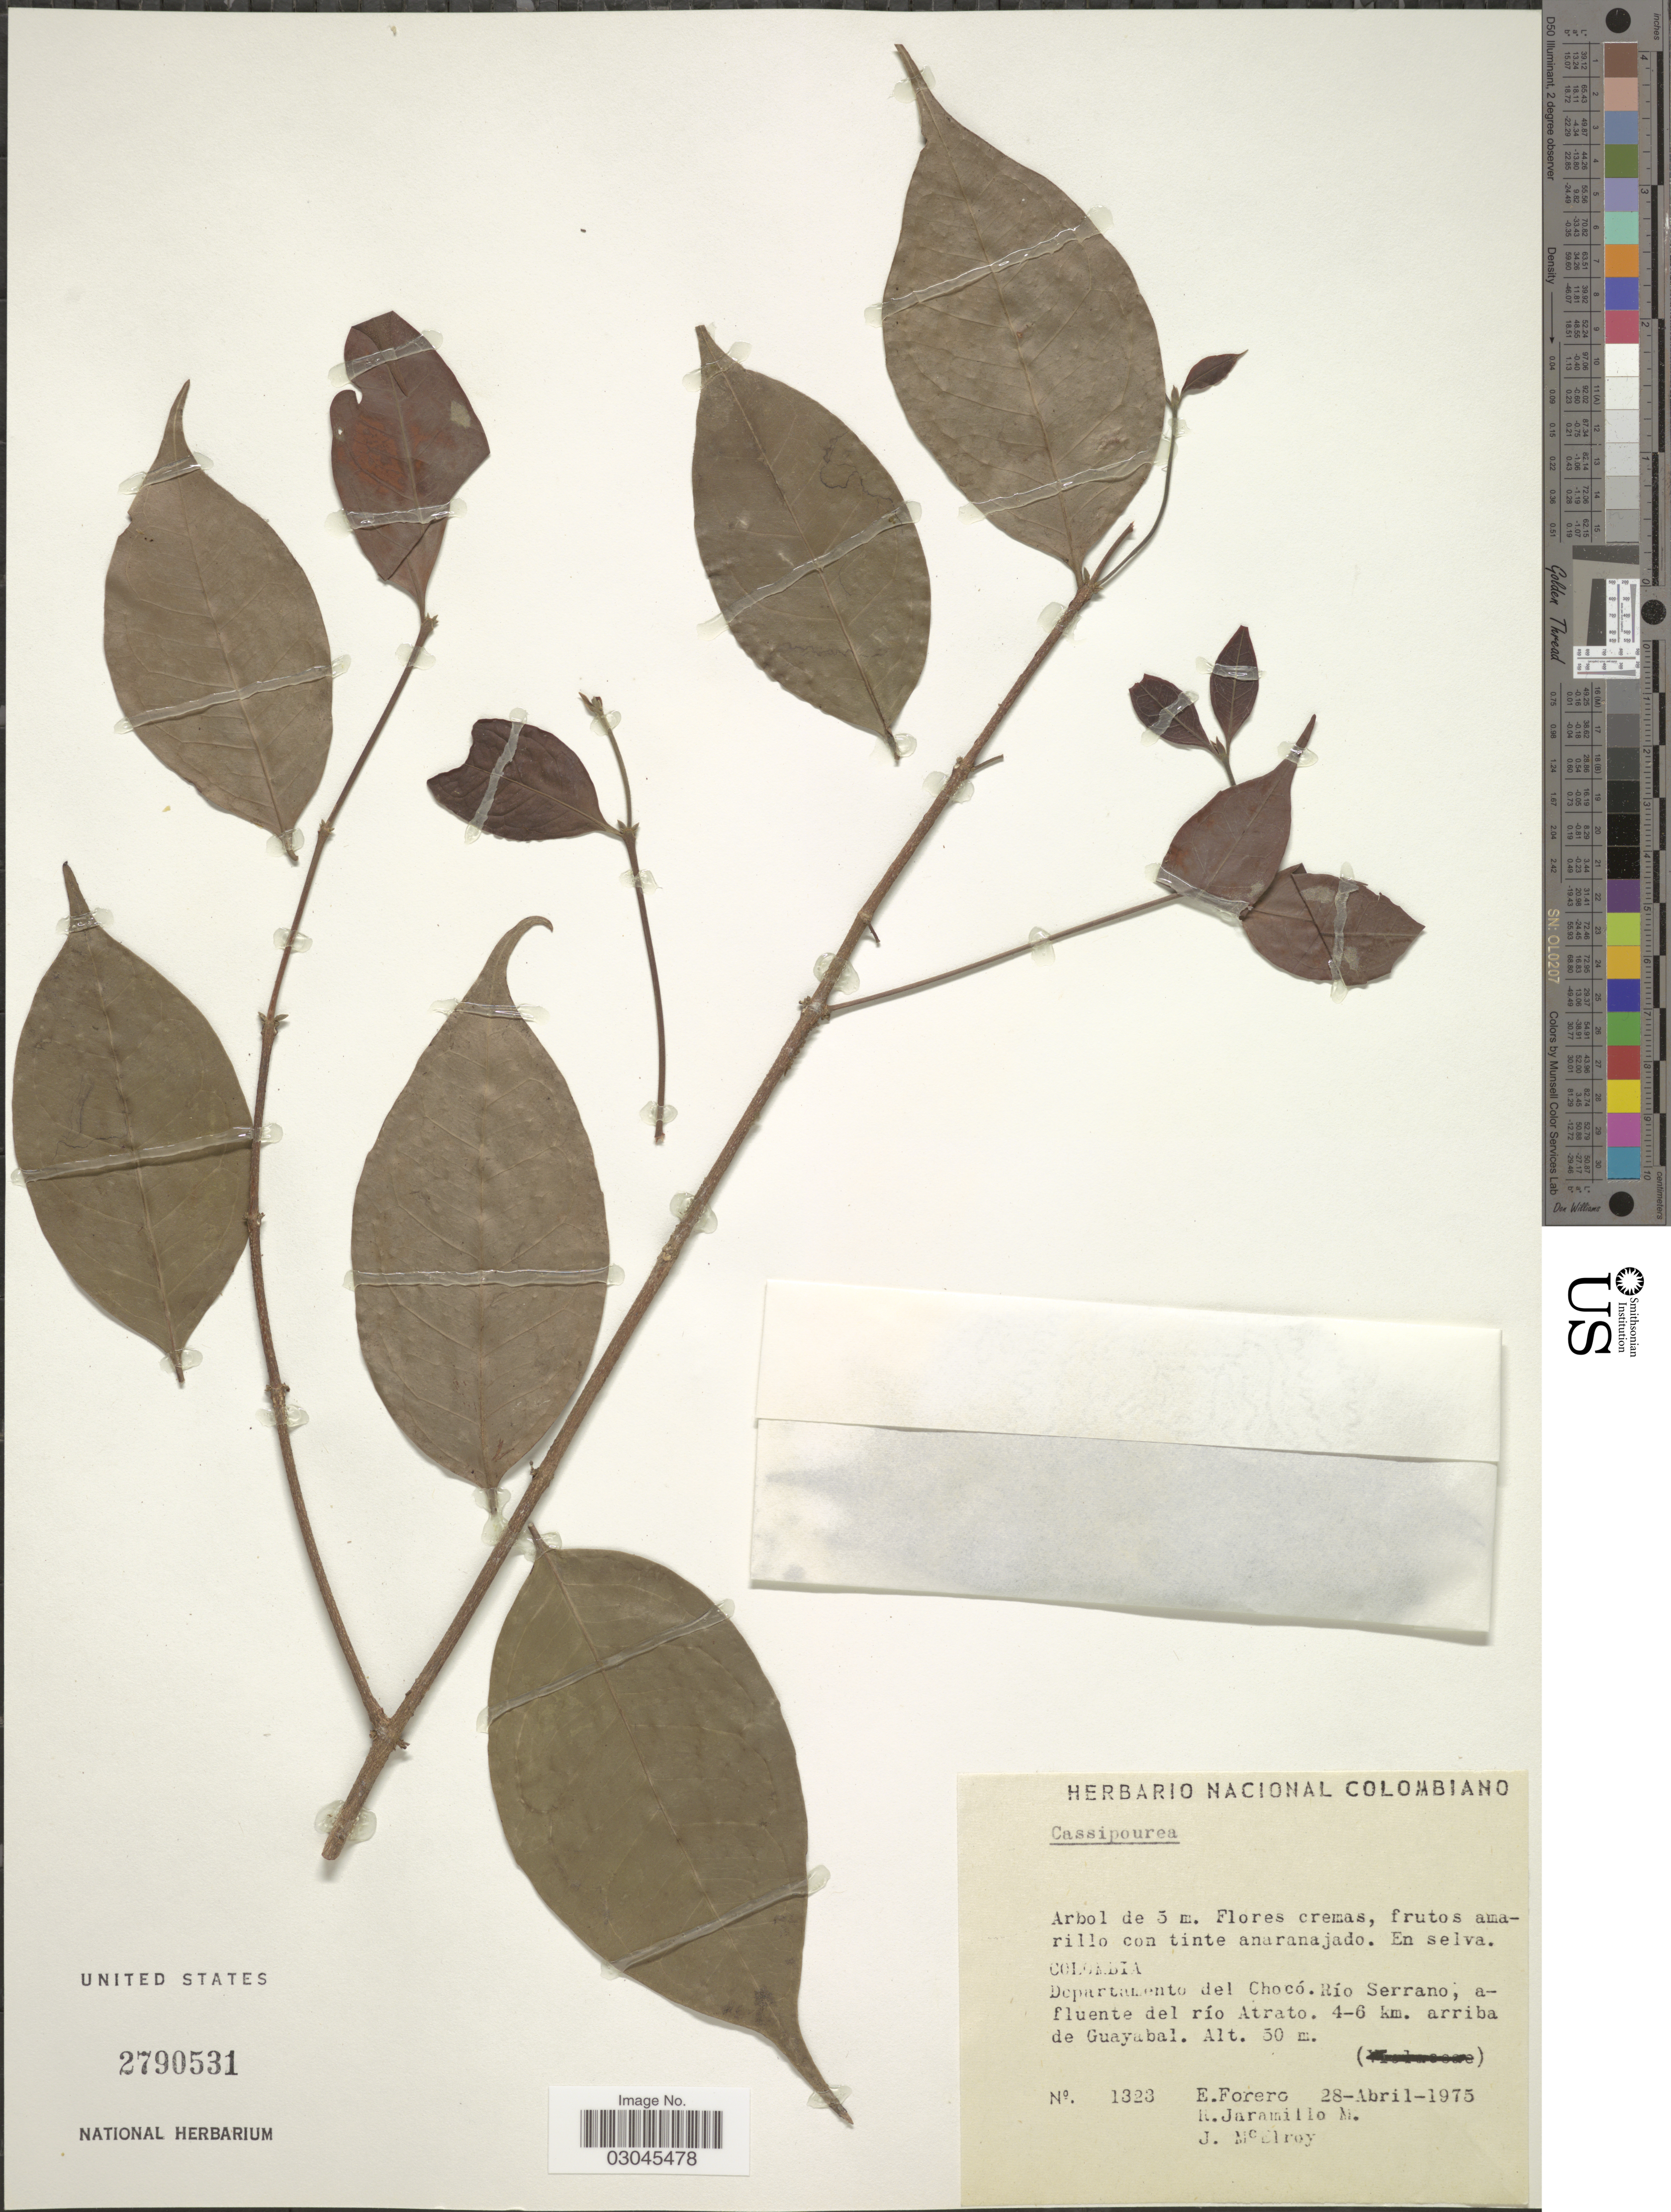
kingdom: Plantae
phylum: Tracheophyta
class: Magnoliopsida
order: Malpighiales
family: Rhizophoraceae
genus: Cassipourea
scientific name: Cassipourea sp.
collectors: E. Forero, R. Jaramillo M. & J. B. McElroy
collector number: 1323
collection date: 1975-04-28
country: Colombia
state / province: Chocó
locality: Departamento del Chocó. Río Serrano, afluente del río Atrato. 4-6 km. arriba de Guayabal.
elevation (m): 50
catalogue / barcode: US 2790531